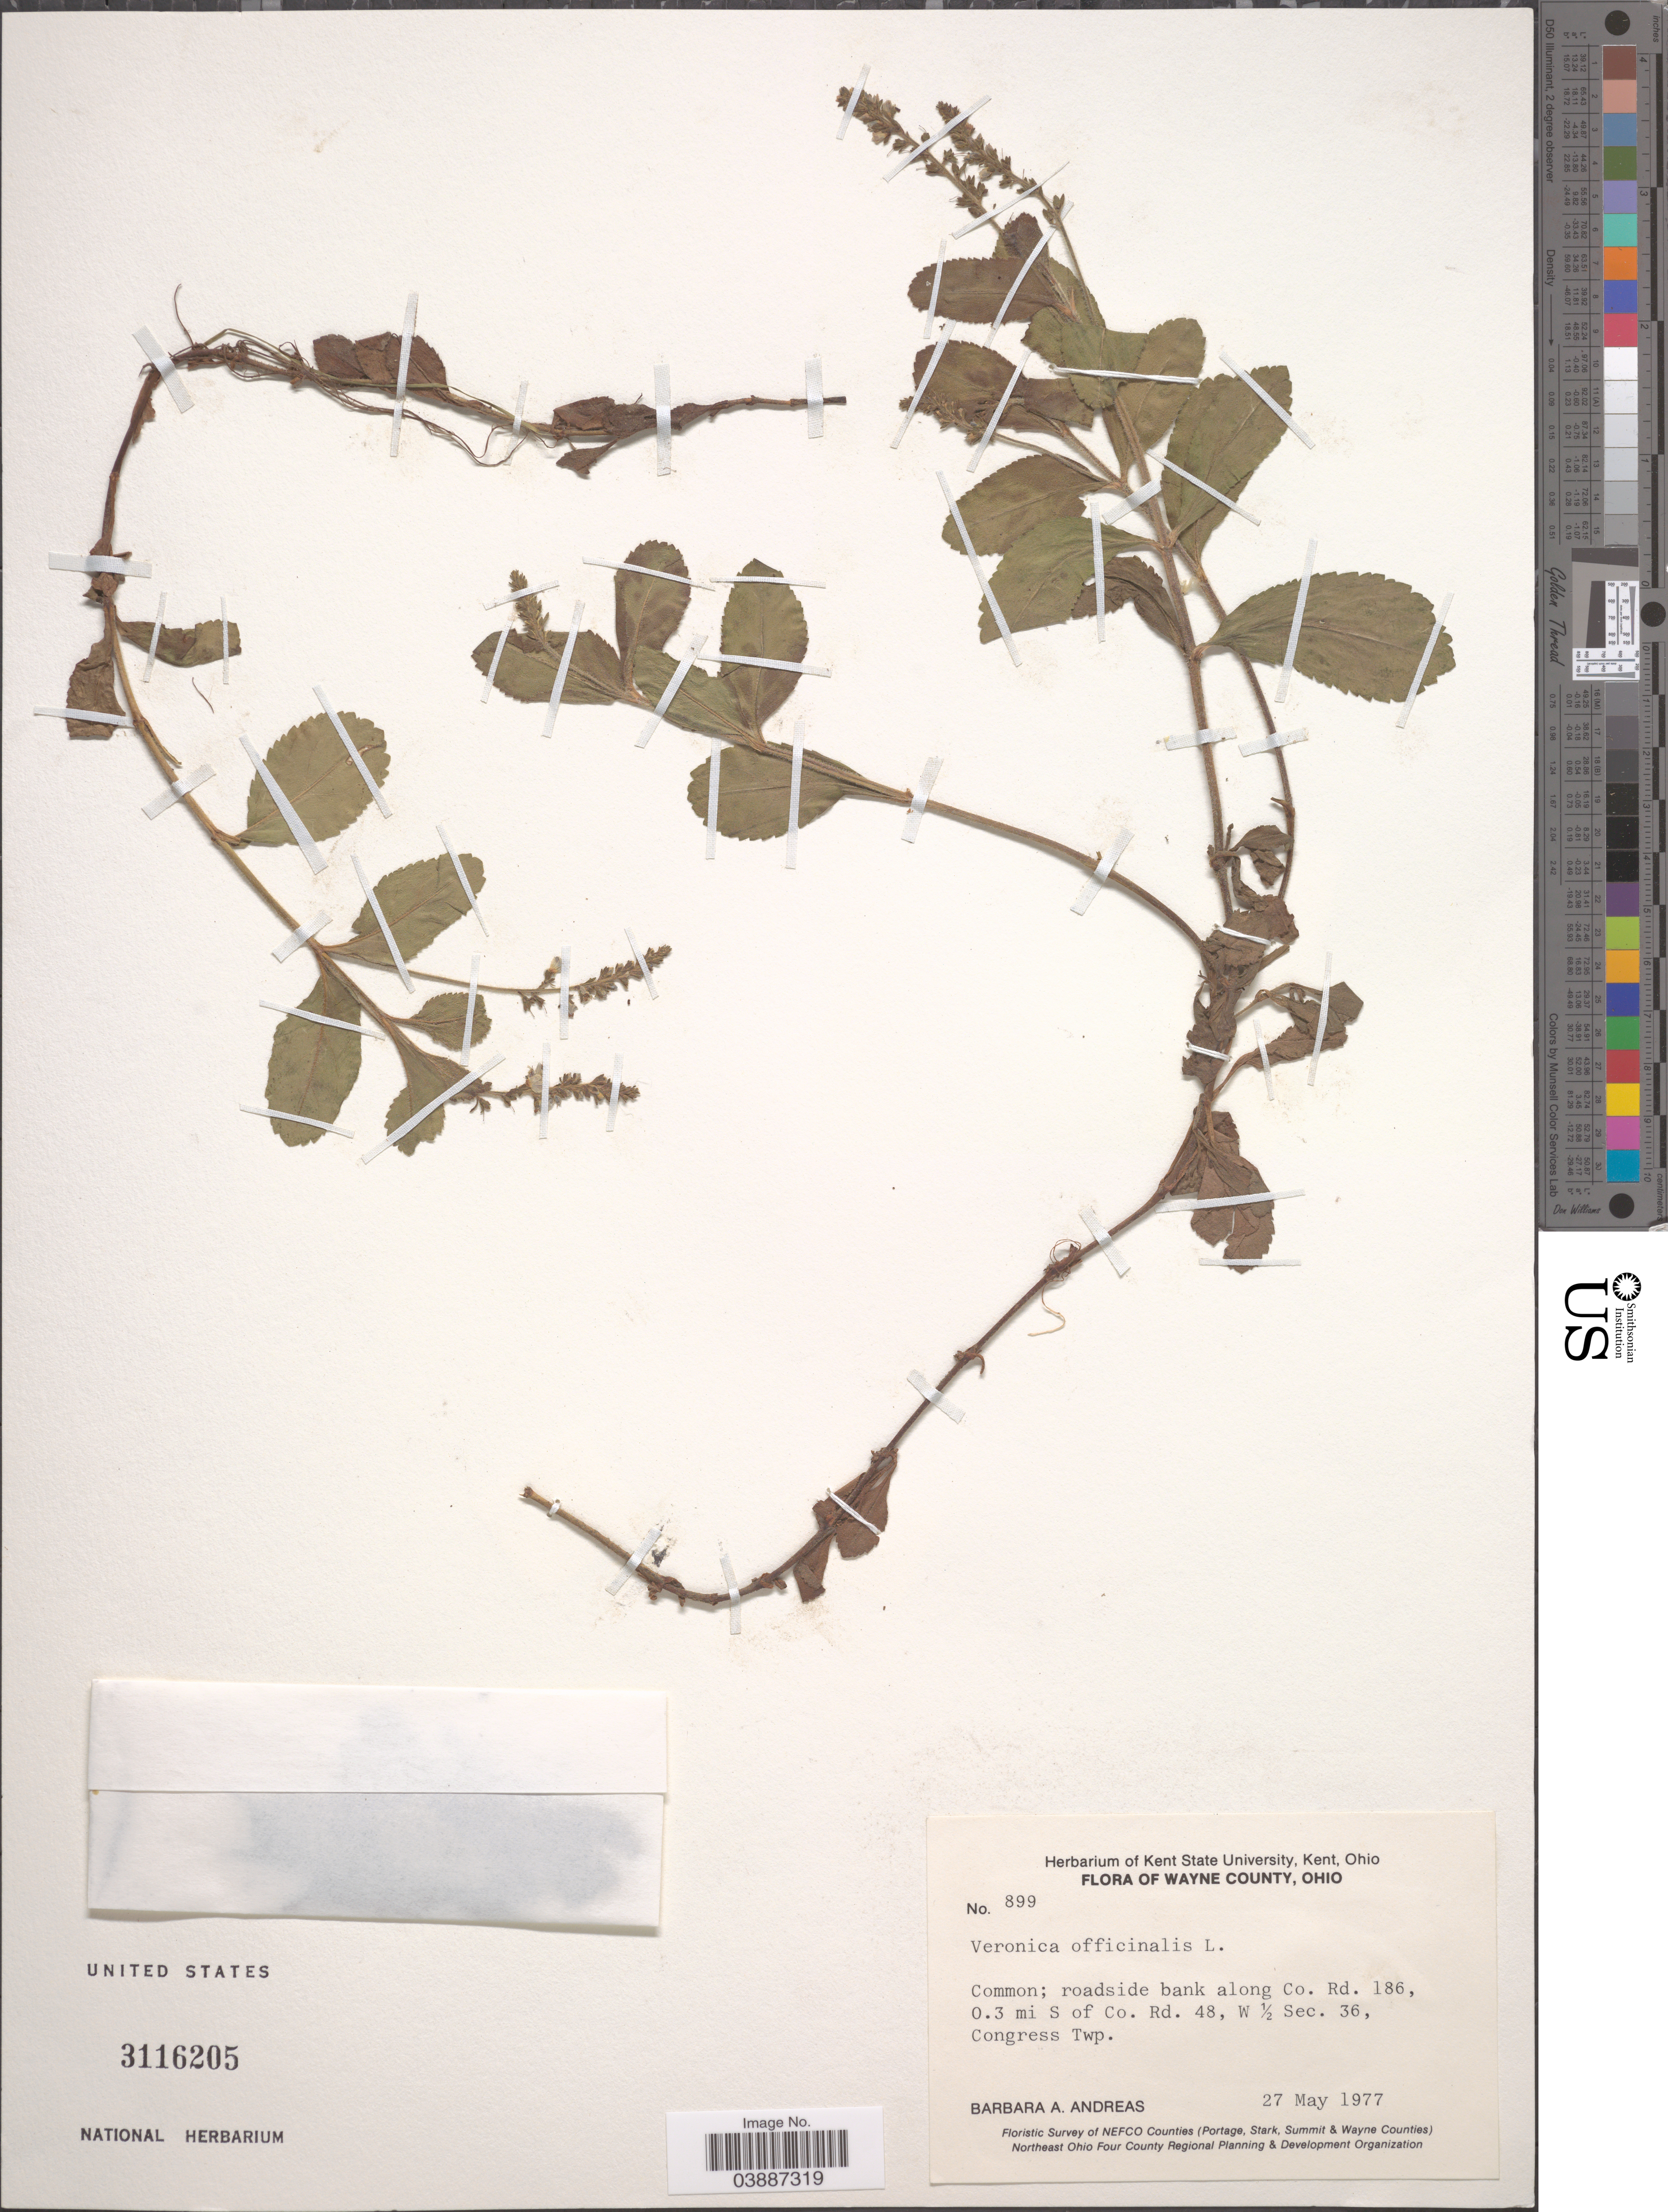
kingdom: Plantae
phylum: Tracheophyta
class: Magnoliopsida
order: Lamiales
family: Plantaginaceae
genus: Veronica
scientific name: Veronica officinalis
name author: L.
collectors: B. A. Andreas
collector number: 899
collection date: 1977-05-27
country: United States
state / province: Ohio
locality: Wayne County. Roadside bank along Co. Rd. 186, 0.3 mi S of Co. Rd. 48, W½ Sec. 36, Congress Twp.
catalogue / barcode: US 3116205